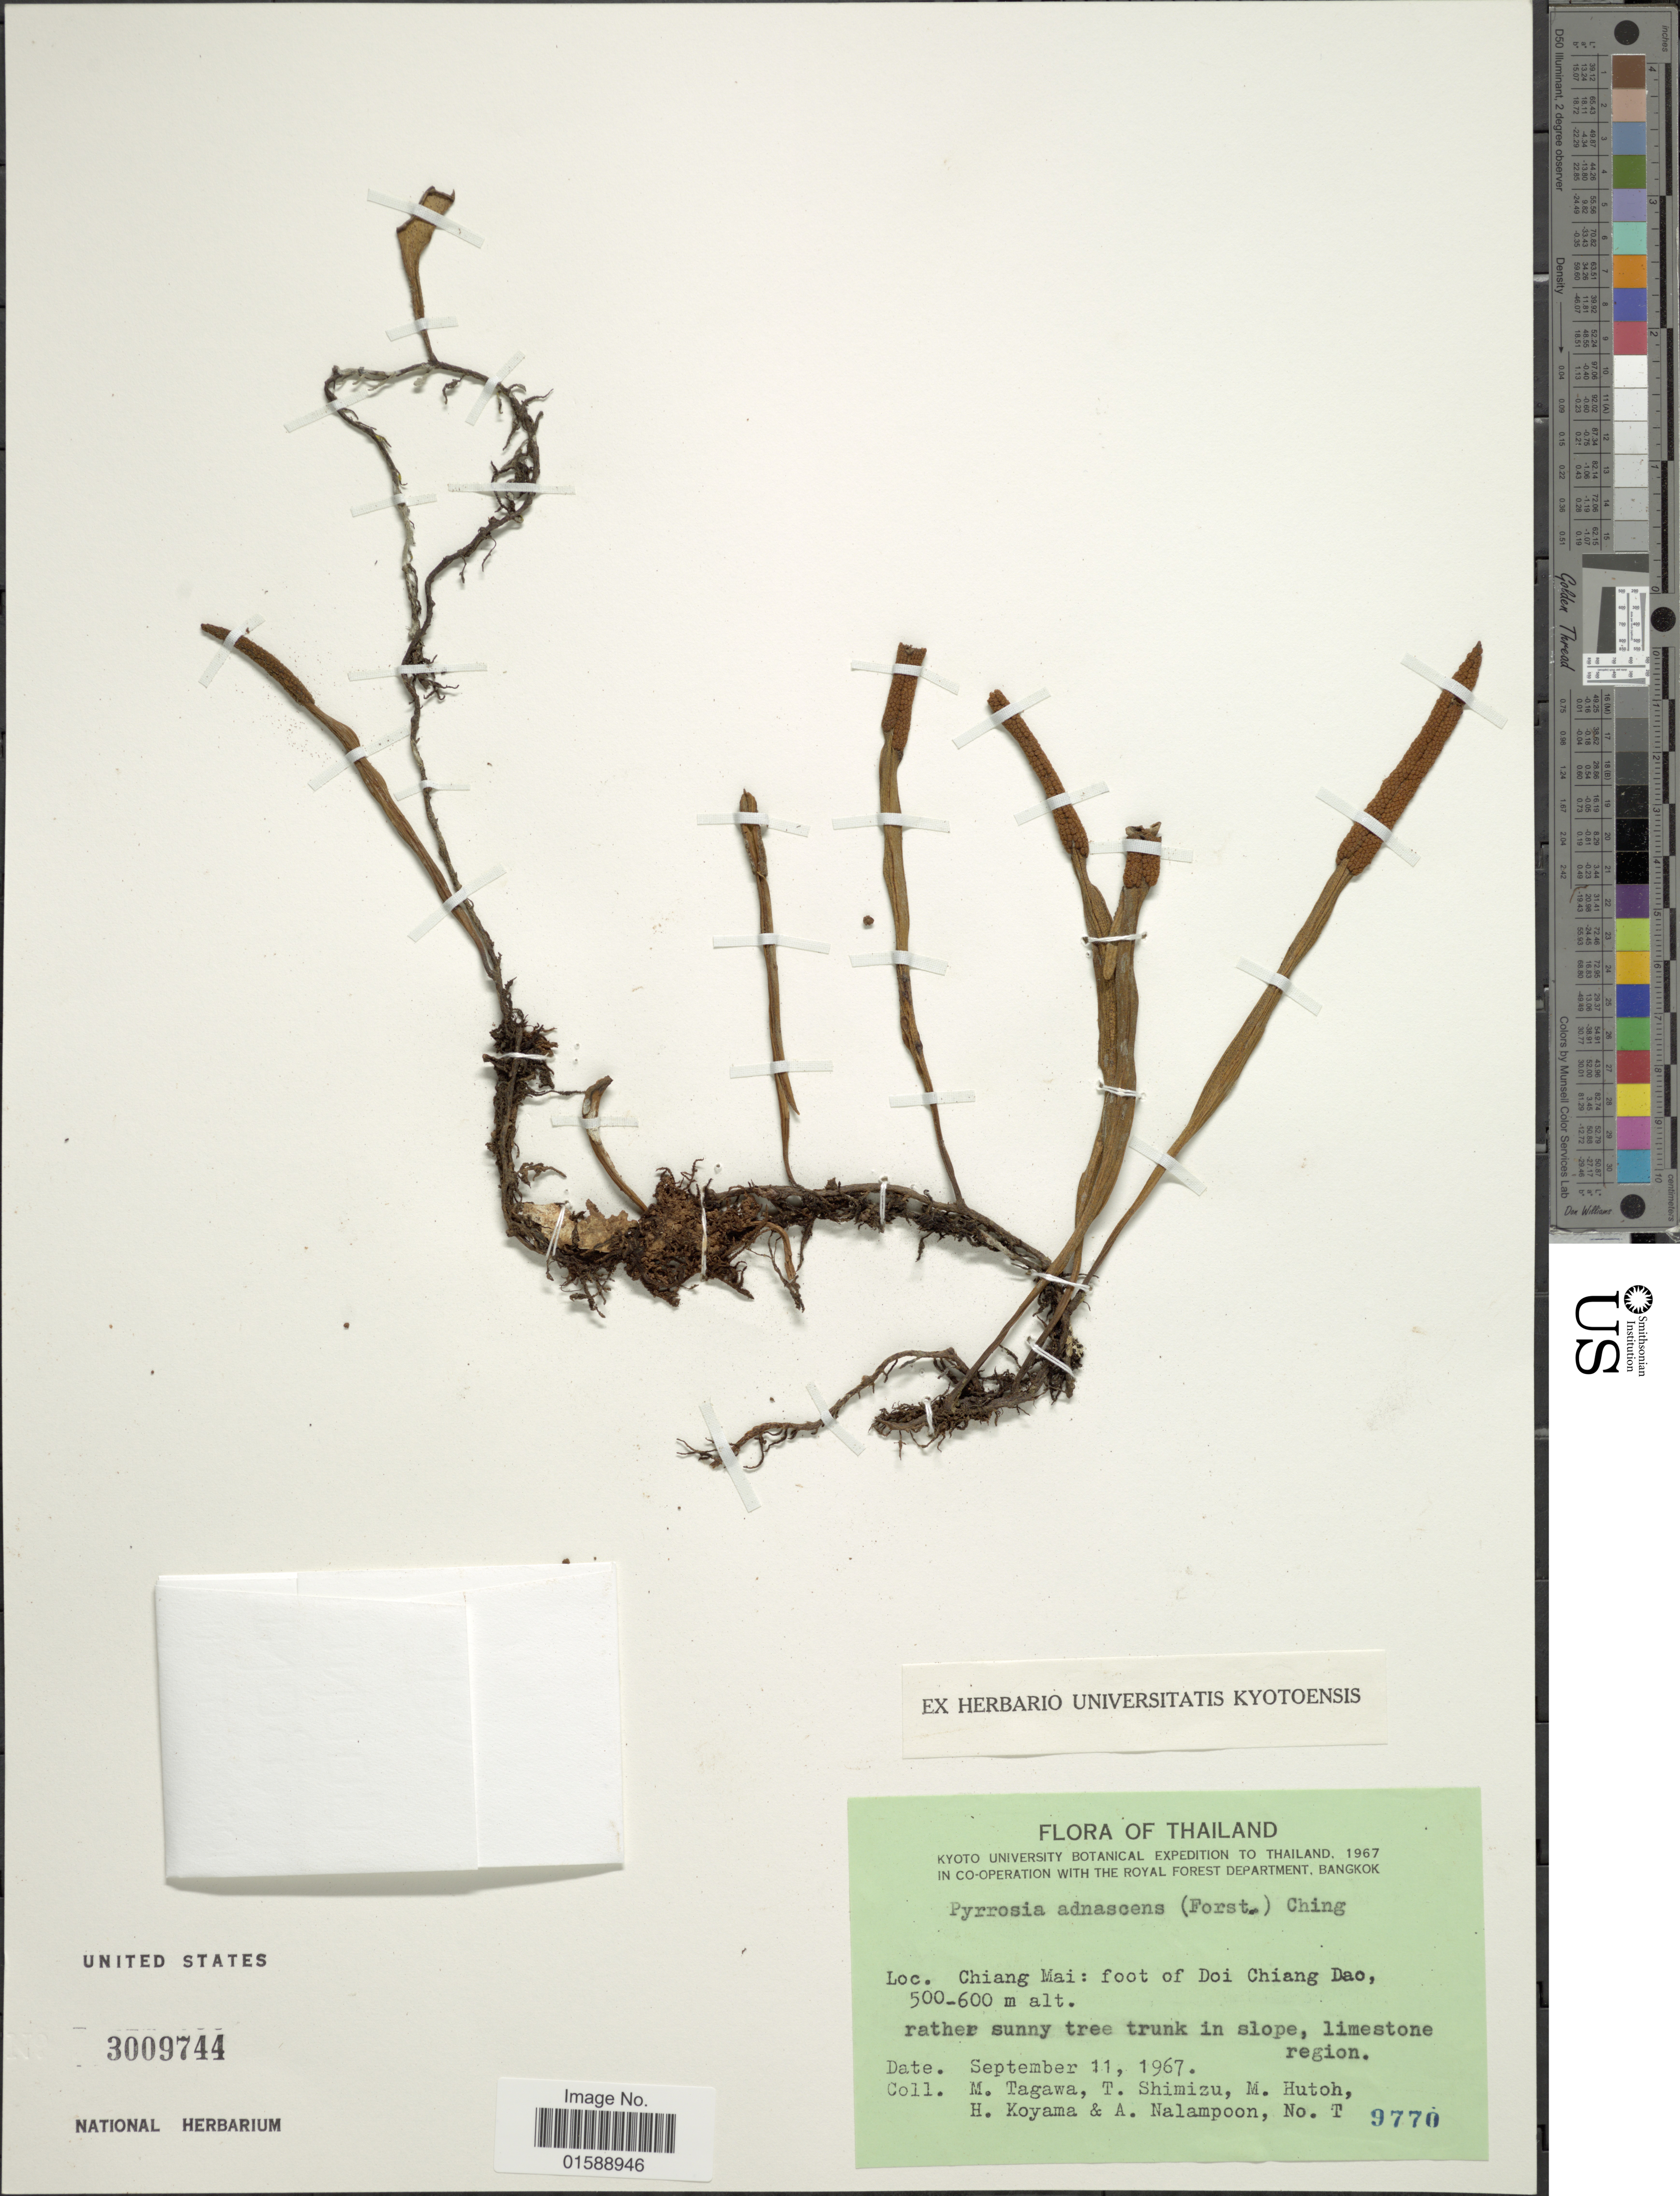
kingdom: Plantae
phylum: Tracheophyta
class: Polypodiopsida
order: Polypodiales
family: Polypodiaceae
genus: Pyrrosia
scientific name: Pyrrosia lanceolata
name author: (L.) Farw.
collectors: M. Tagawa, T. Shimizu, M. Hutoh, H. Koyama & A. Nalampoon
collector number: T9770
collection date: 1967-09-11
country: Thailand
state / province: Chiang Mai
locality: Foot of Doi Chiang Dao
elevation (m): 500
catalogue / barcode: US 3009744